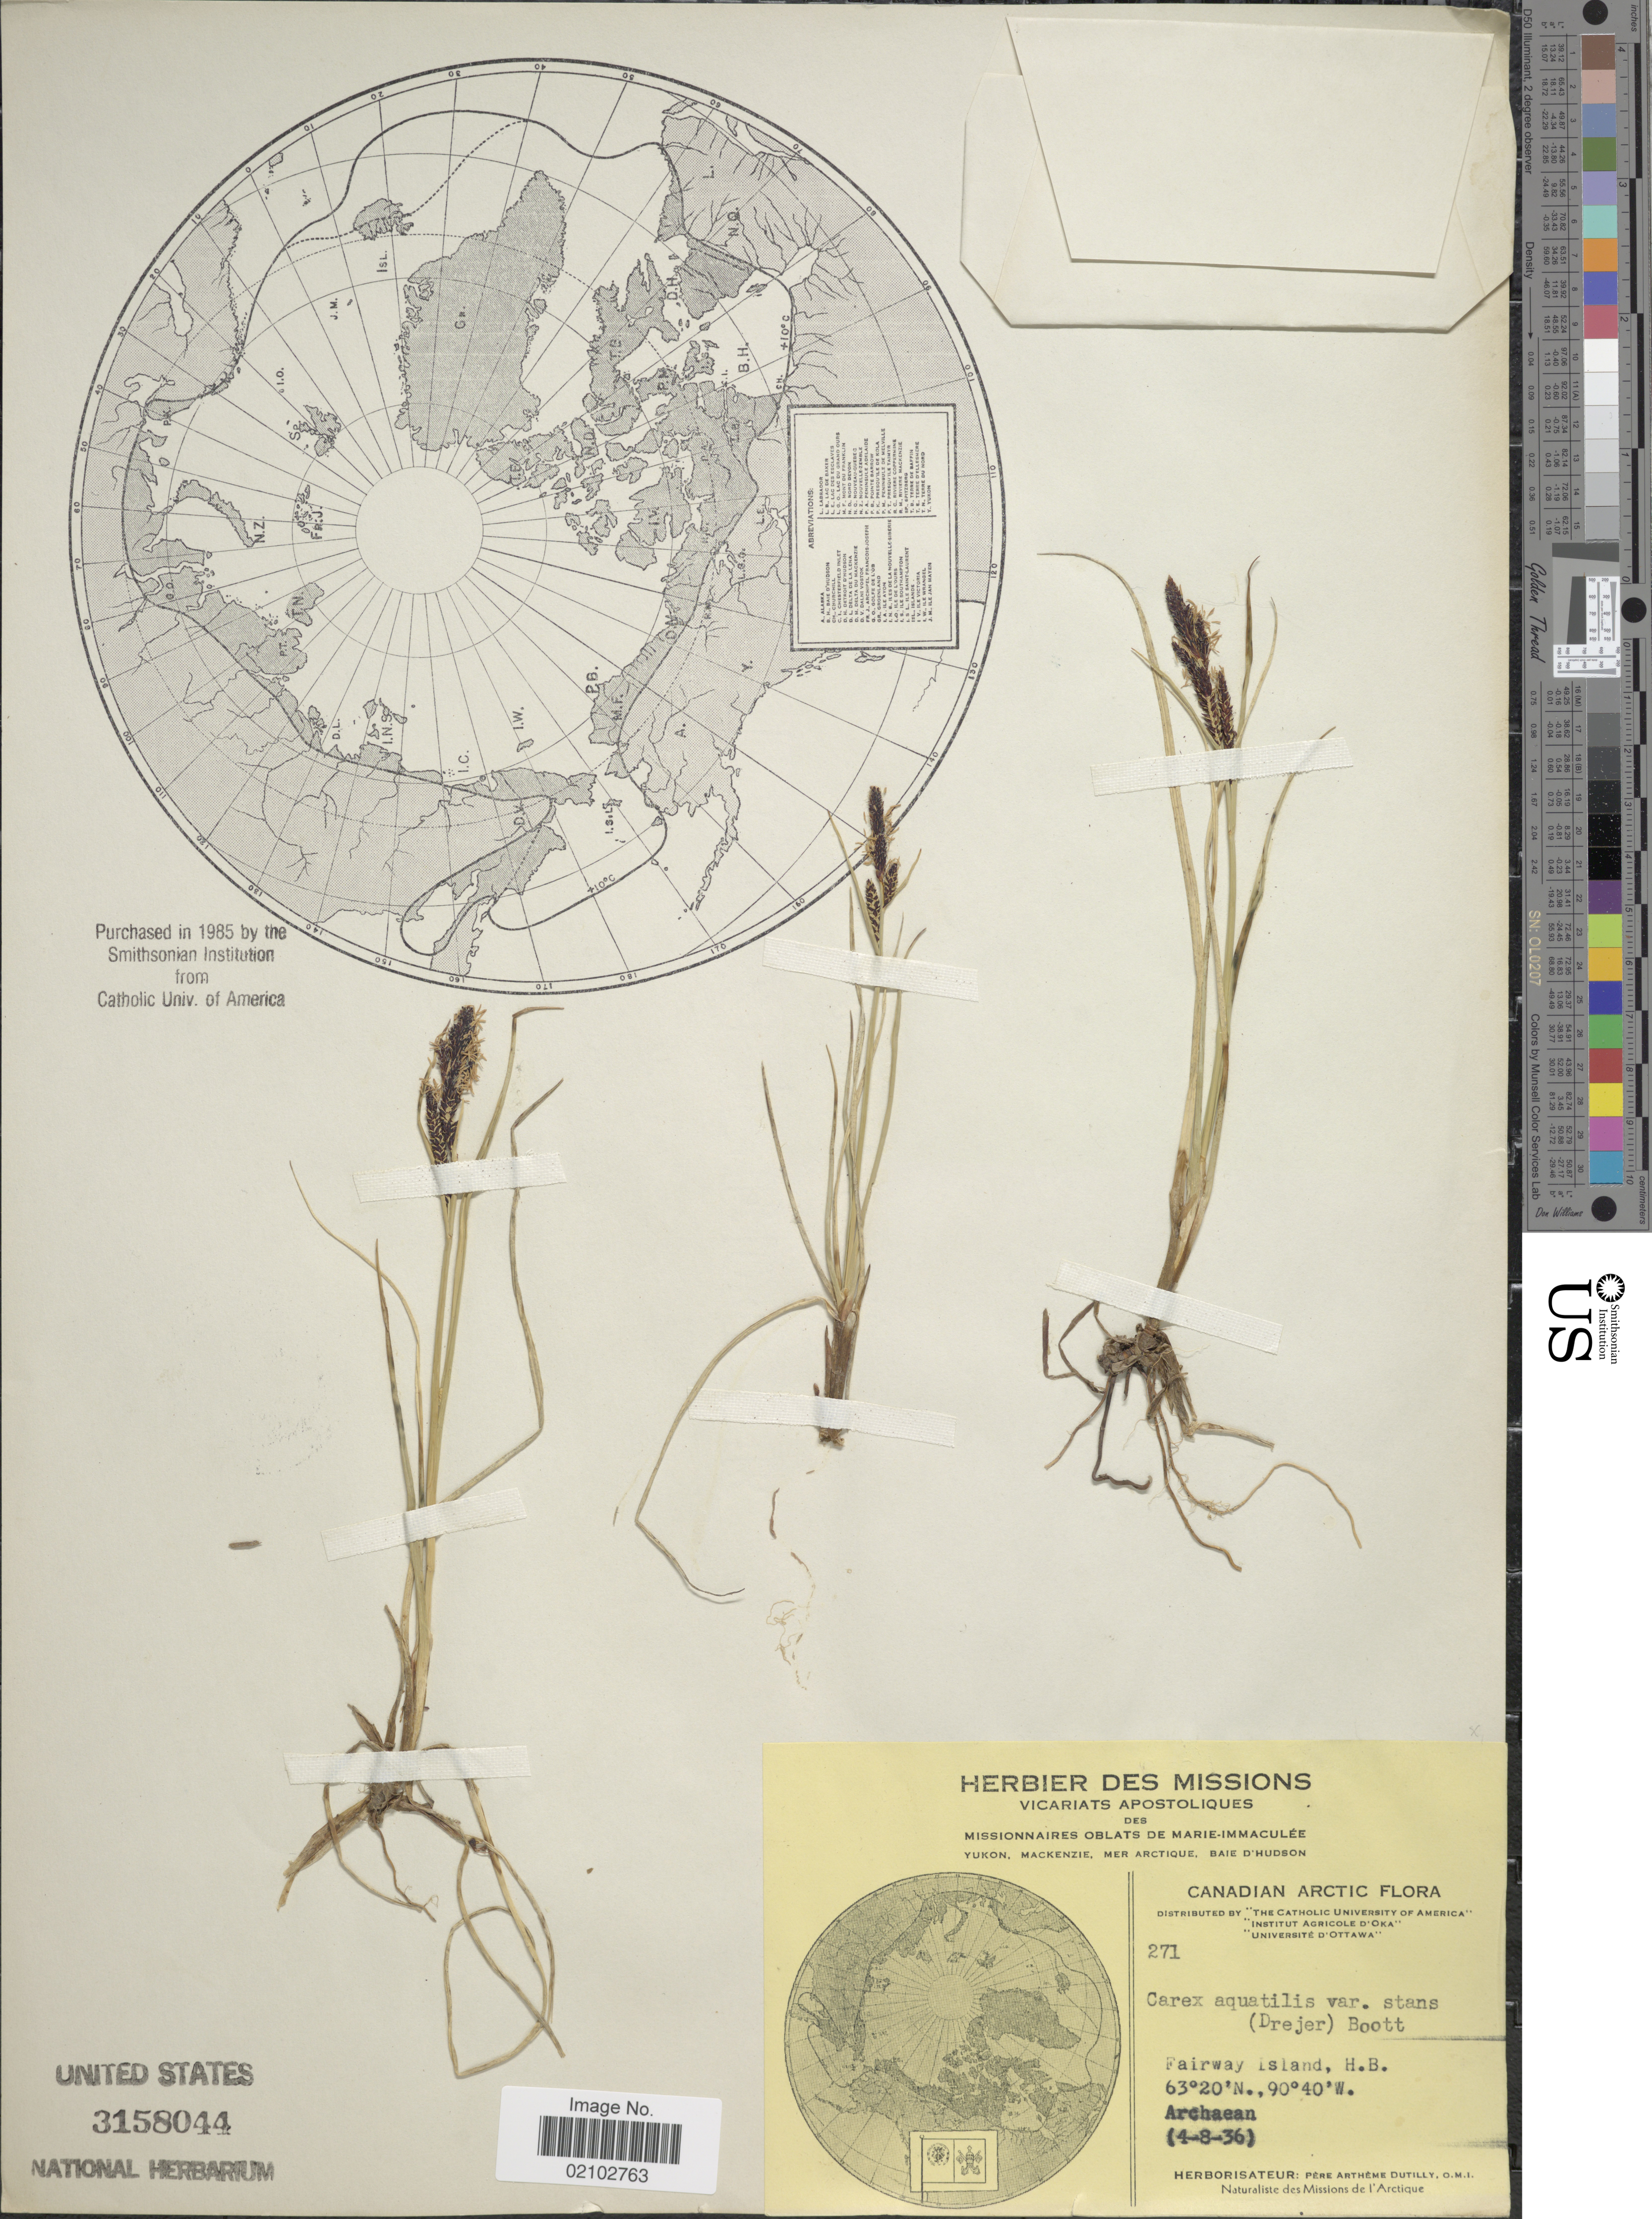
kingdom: Plantae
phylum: Tracheophyta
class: Liliopsida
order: Poales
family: Cyperaceae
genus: Carex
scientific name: Carex aquatilis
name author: Wahlenb.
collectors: A. Dutilly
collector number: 271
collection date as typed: Transcribed d/m/y: 4/8/36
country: Canada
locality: Canadian Arctic, Fairway Island, H.B., Archean.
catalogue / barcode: US 3158044